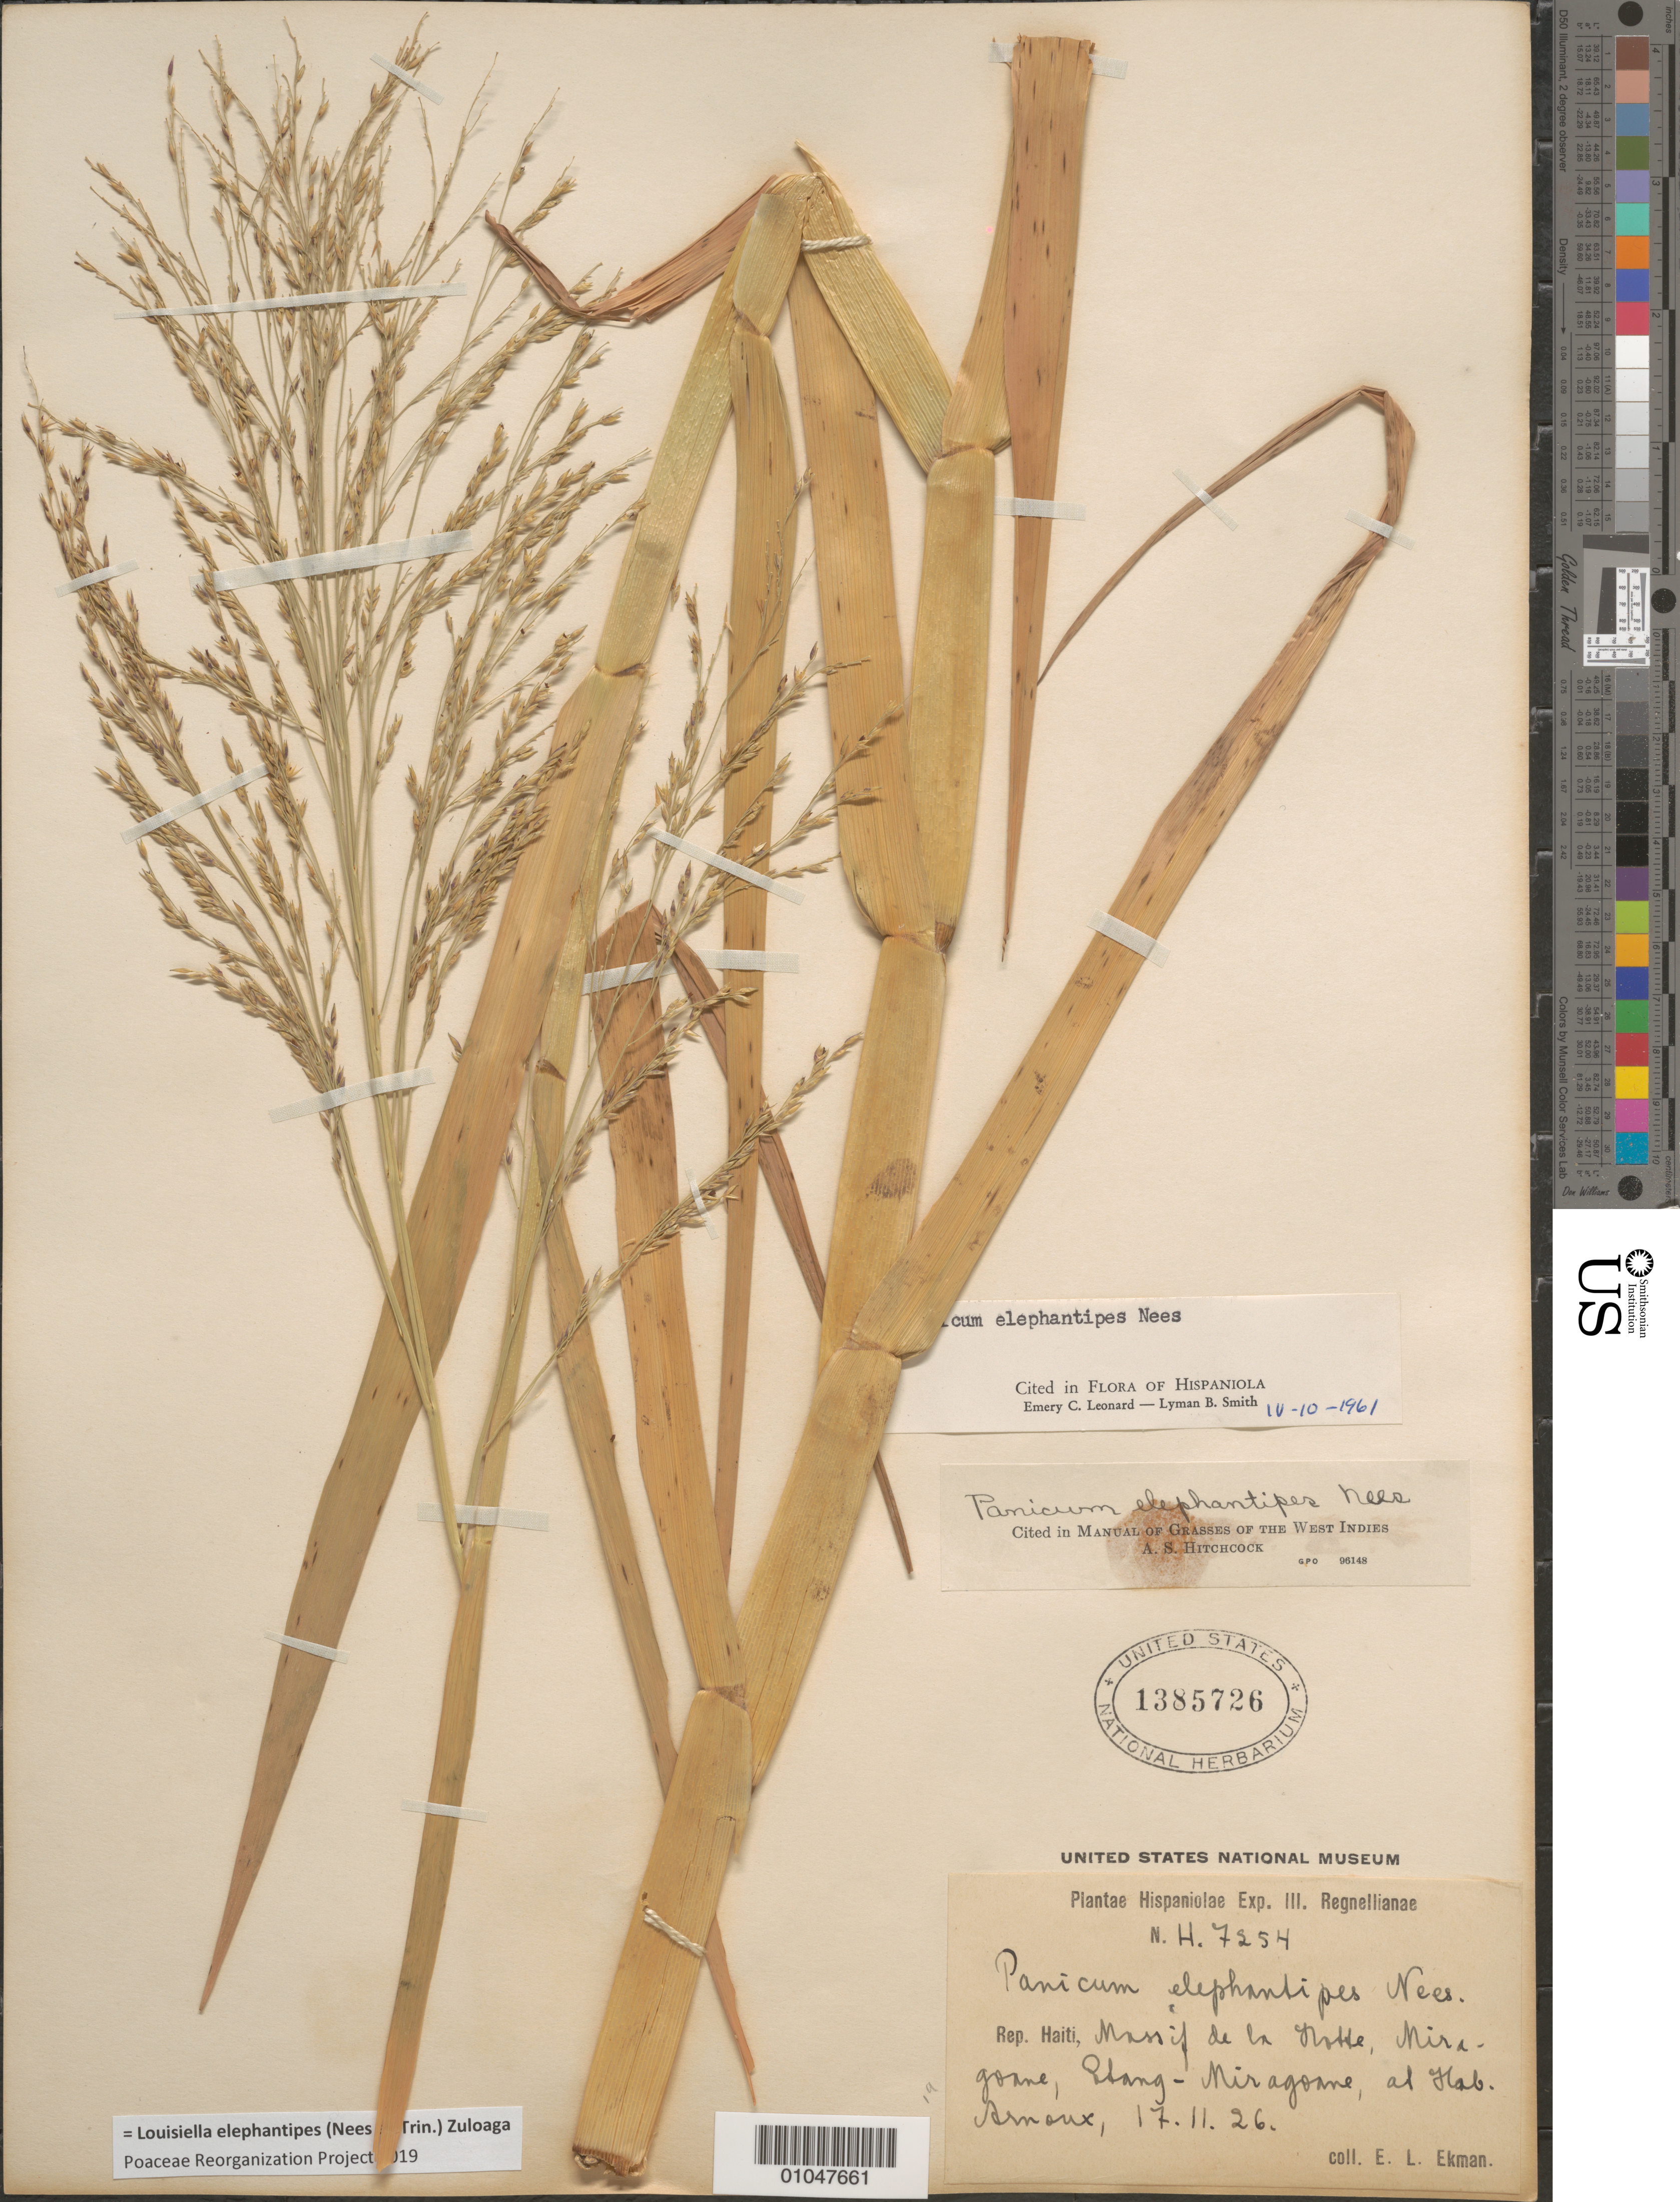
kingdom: Plantae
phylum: Tracheophyta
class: Liliopsida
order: Poales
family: Poaceae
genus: Louisiella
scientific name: Louisiella elephantipes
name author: (Nees ex Trin.) Zuloaga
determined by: Poaceae Reorganization Project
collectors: E. L. Ekman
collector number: H 7254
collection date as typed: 17 Nov 1926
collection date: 1926-11-17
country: Haiti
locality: Massif de la Hotte, Miragoane, Etang-Miragoane, al Hab Armoux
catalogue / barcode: US 1385726